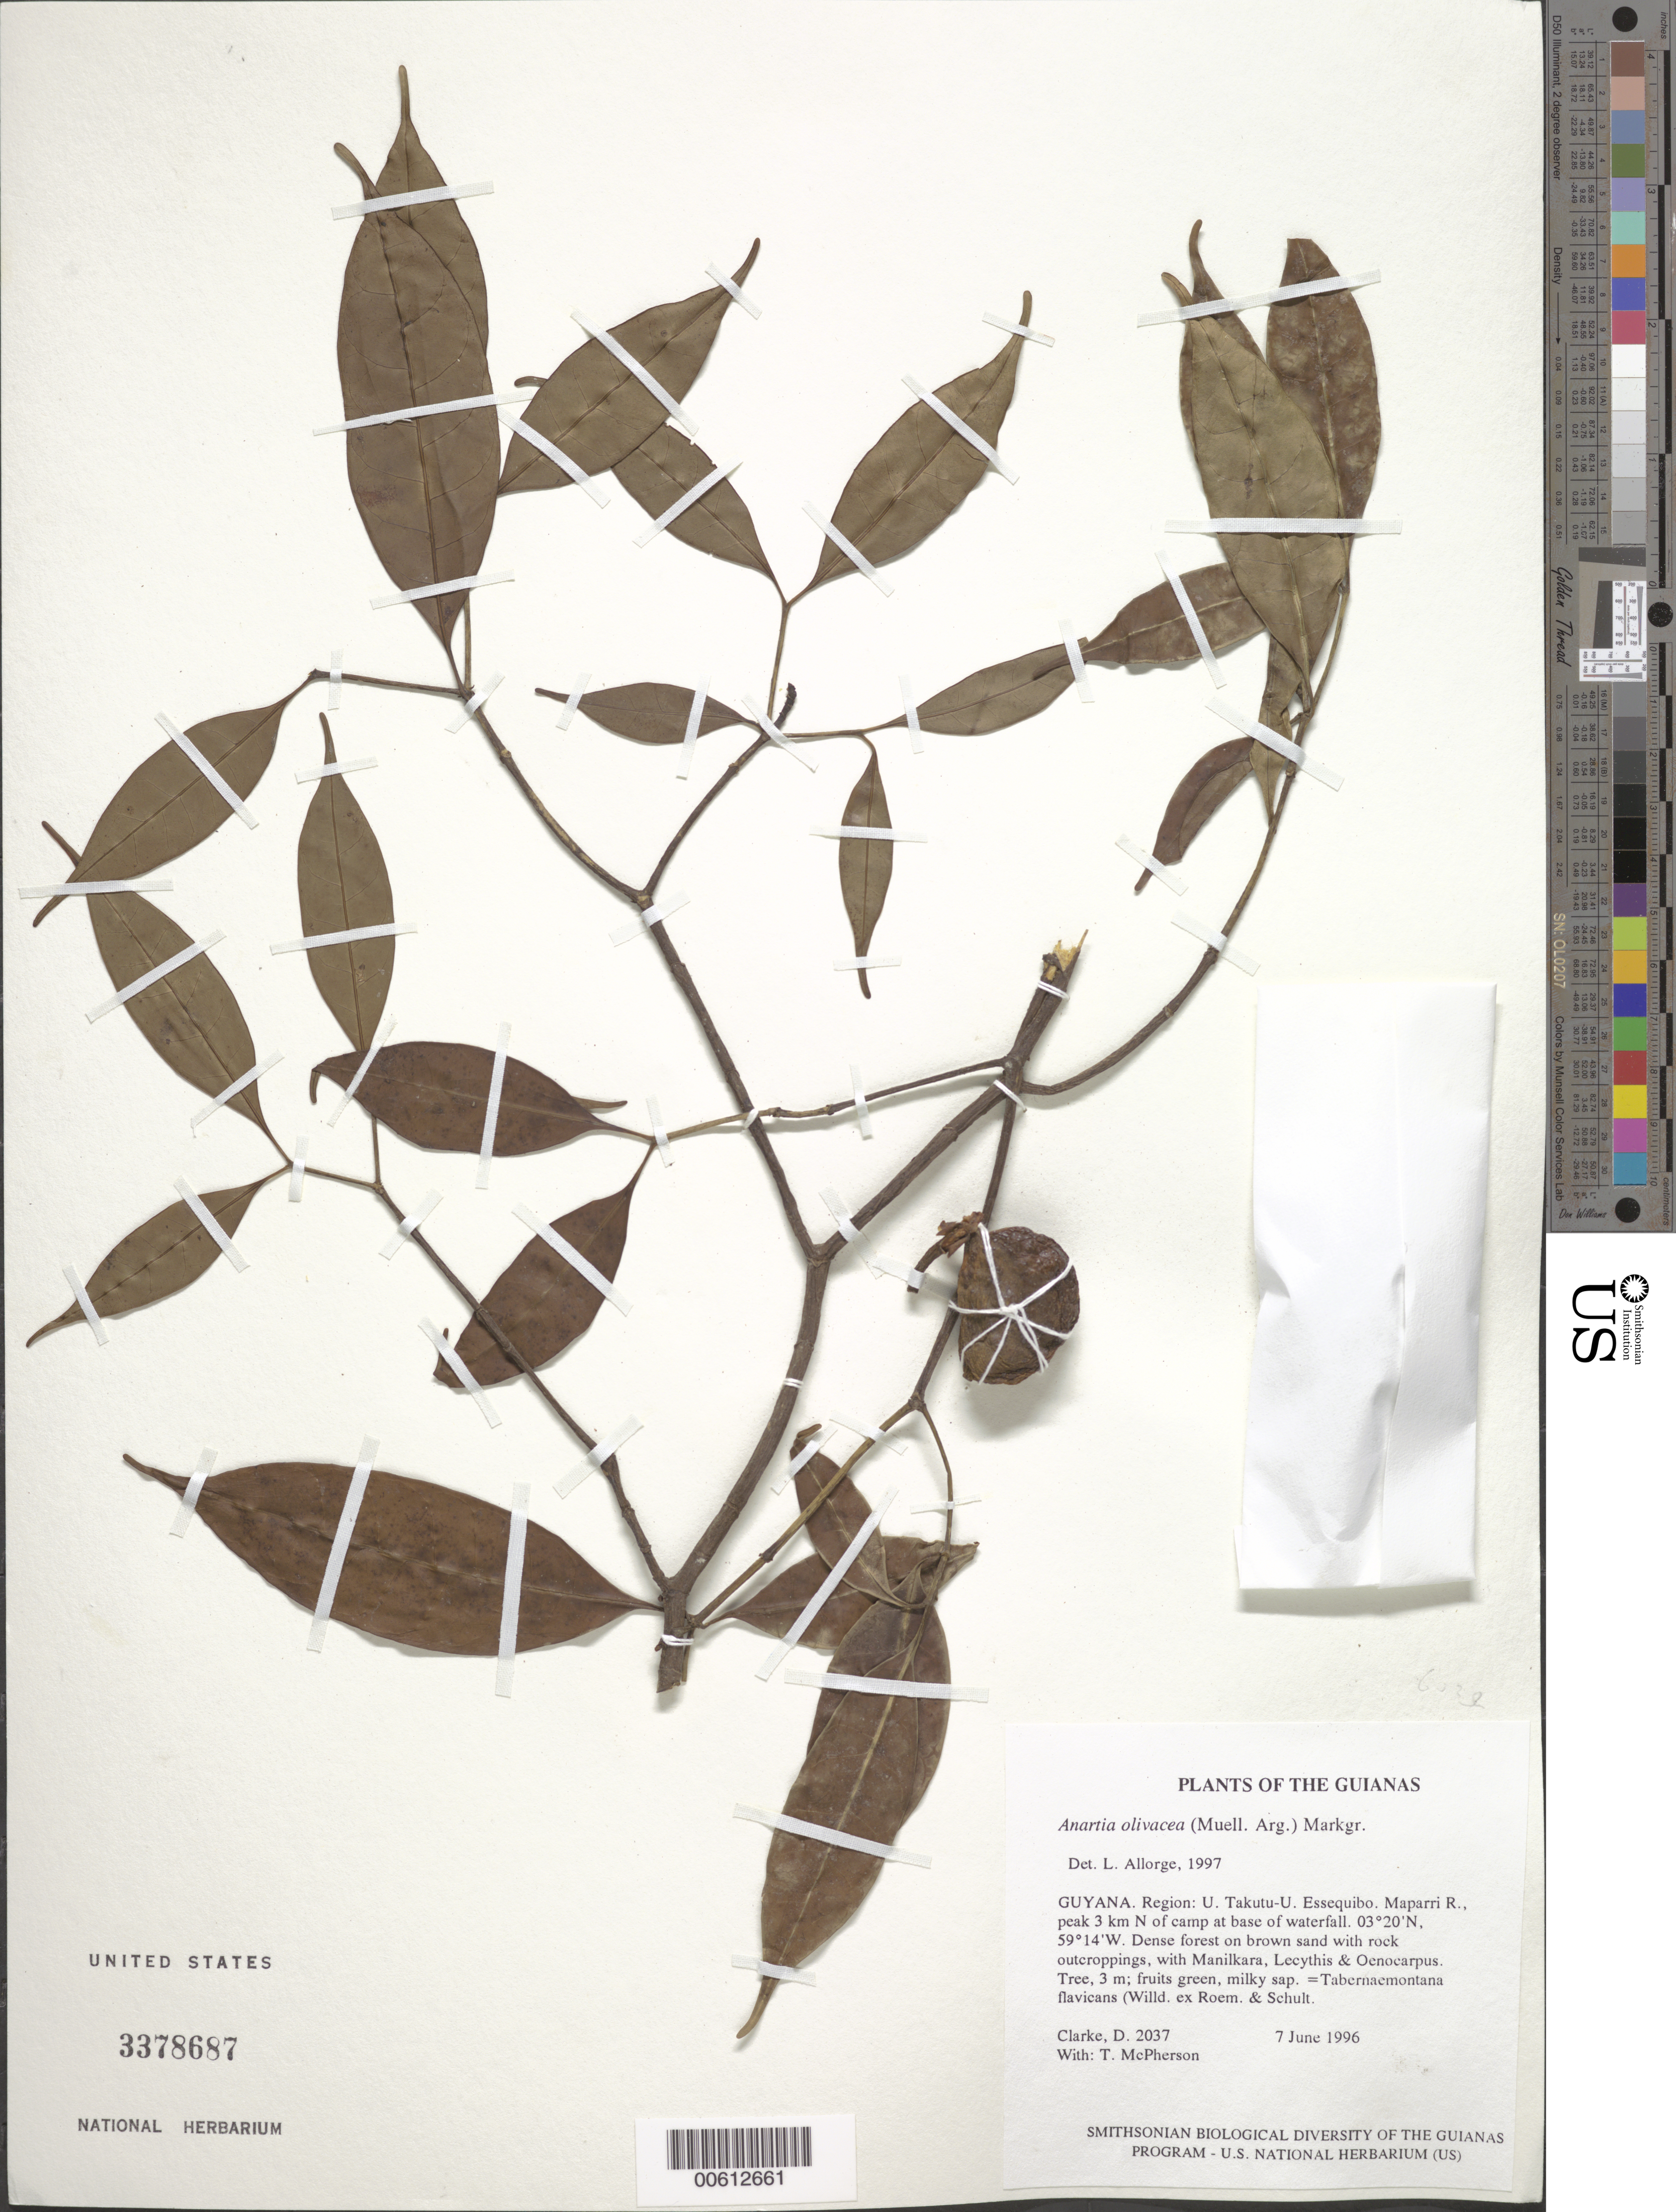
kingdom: Plantae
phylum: Tracheophyta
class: Magnoliopsida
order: Gentianales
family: Apocynaceae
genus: Anartia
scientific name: Anartia olivacea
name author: (Müll. Arg.) Markgr.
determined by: Allorge, L.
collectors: H. D. Clarke & T. McPherson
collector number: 2037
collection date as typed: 7 June 1996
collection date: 1996-06-07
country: Guyana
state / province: U. Takutu-U. Essequibo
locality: Maparri R., peak 3 km N of camp at base of waterfall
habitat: Dense forest on brown sand with rock outcroppings, with Manilkara, Lecythis & Oenocarpus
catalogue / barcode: US 3378687